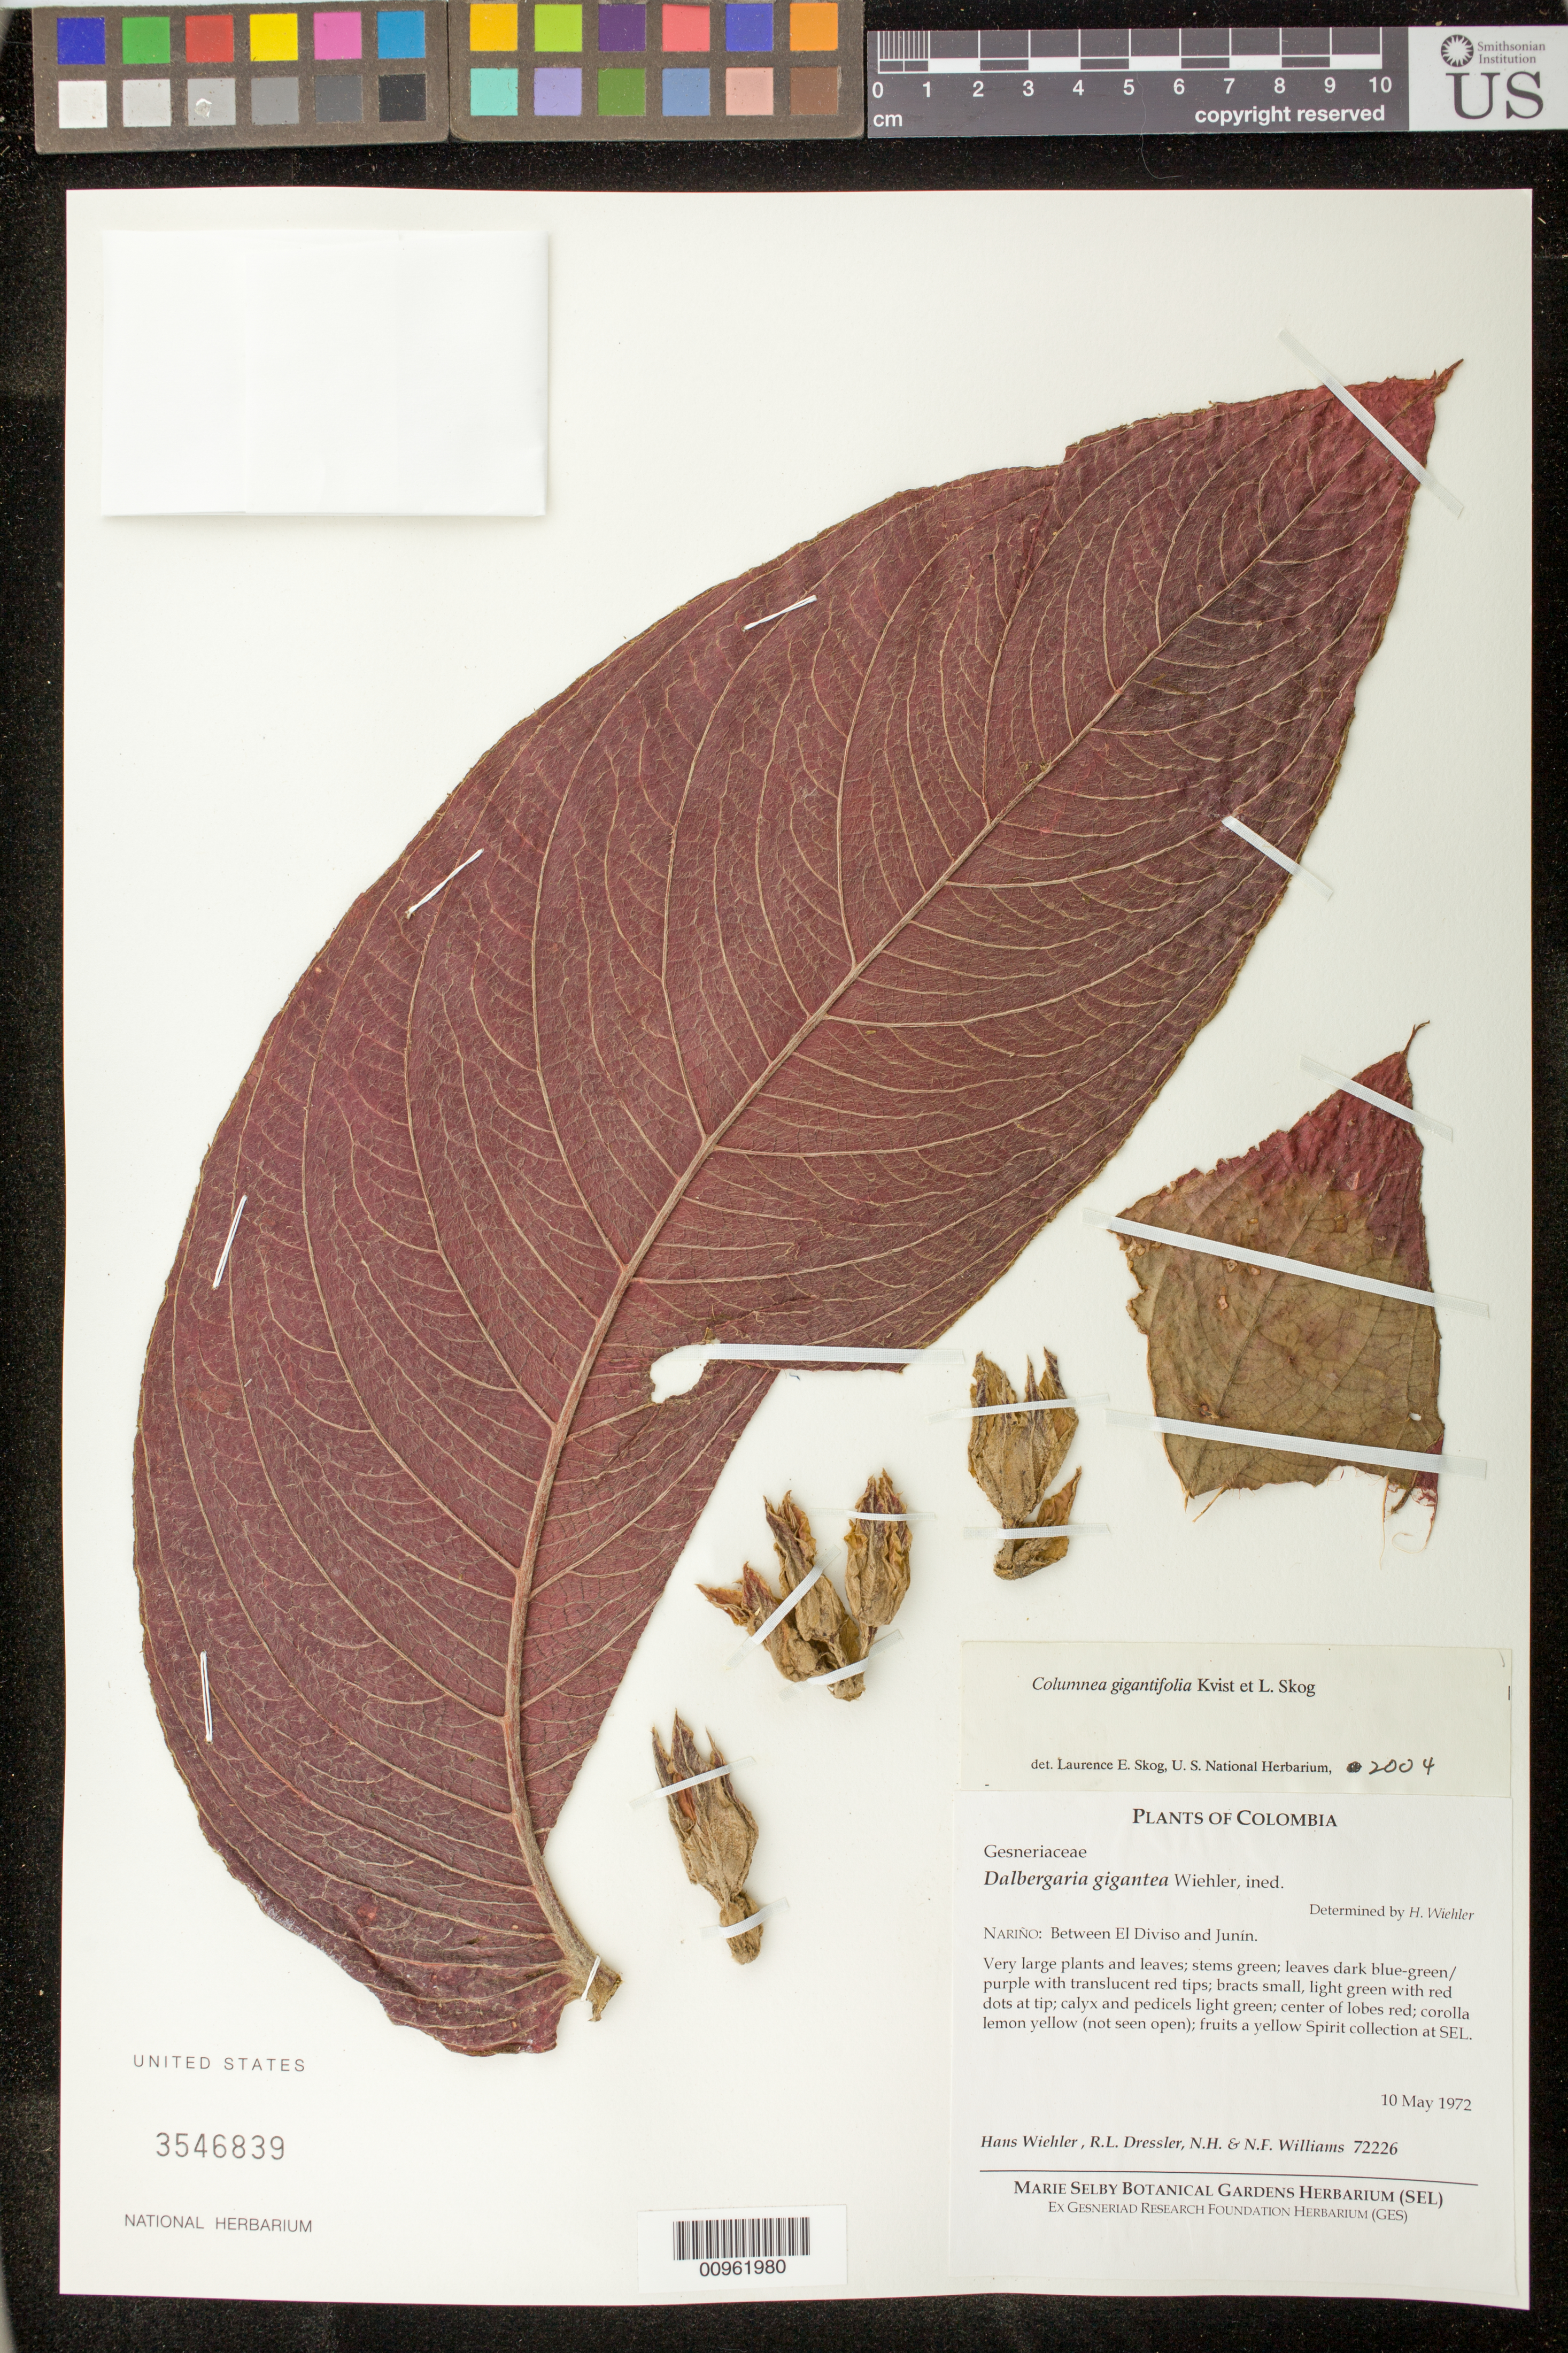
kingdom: Plantae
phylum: Tracheophyta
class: Magnoliopsida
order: Lamiales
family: Gesneriaceae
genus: Columnea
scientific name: Columnea gigantifolia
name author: L.P. Kvist & L.E. Skog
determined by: Skog, Laurence E.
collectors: H. J. Wiehler, R. Dressler, N. H. Williams & N. Williams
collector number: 72226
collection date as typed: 10 May 1972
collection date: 1972-05-10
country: Colombia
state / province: Nariño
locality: Nariño: between El Diviso and Junín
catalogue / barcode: US 3546839